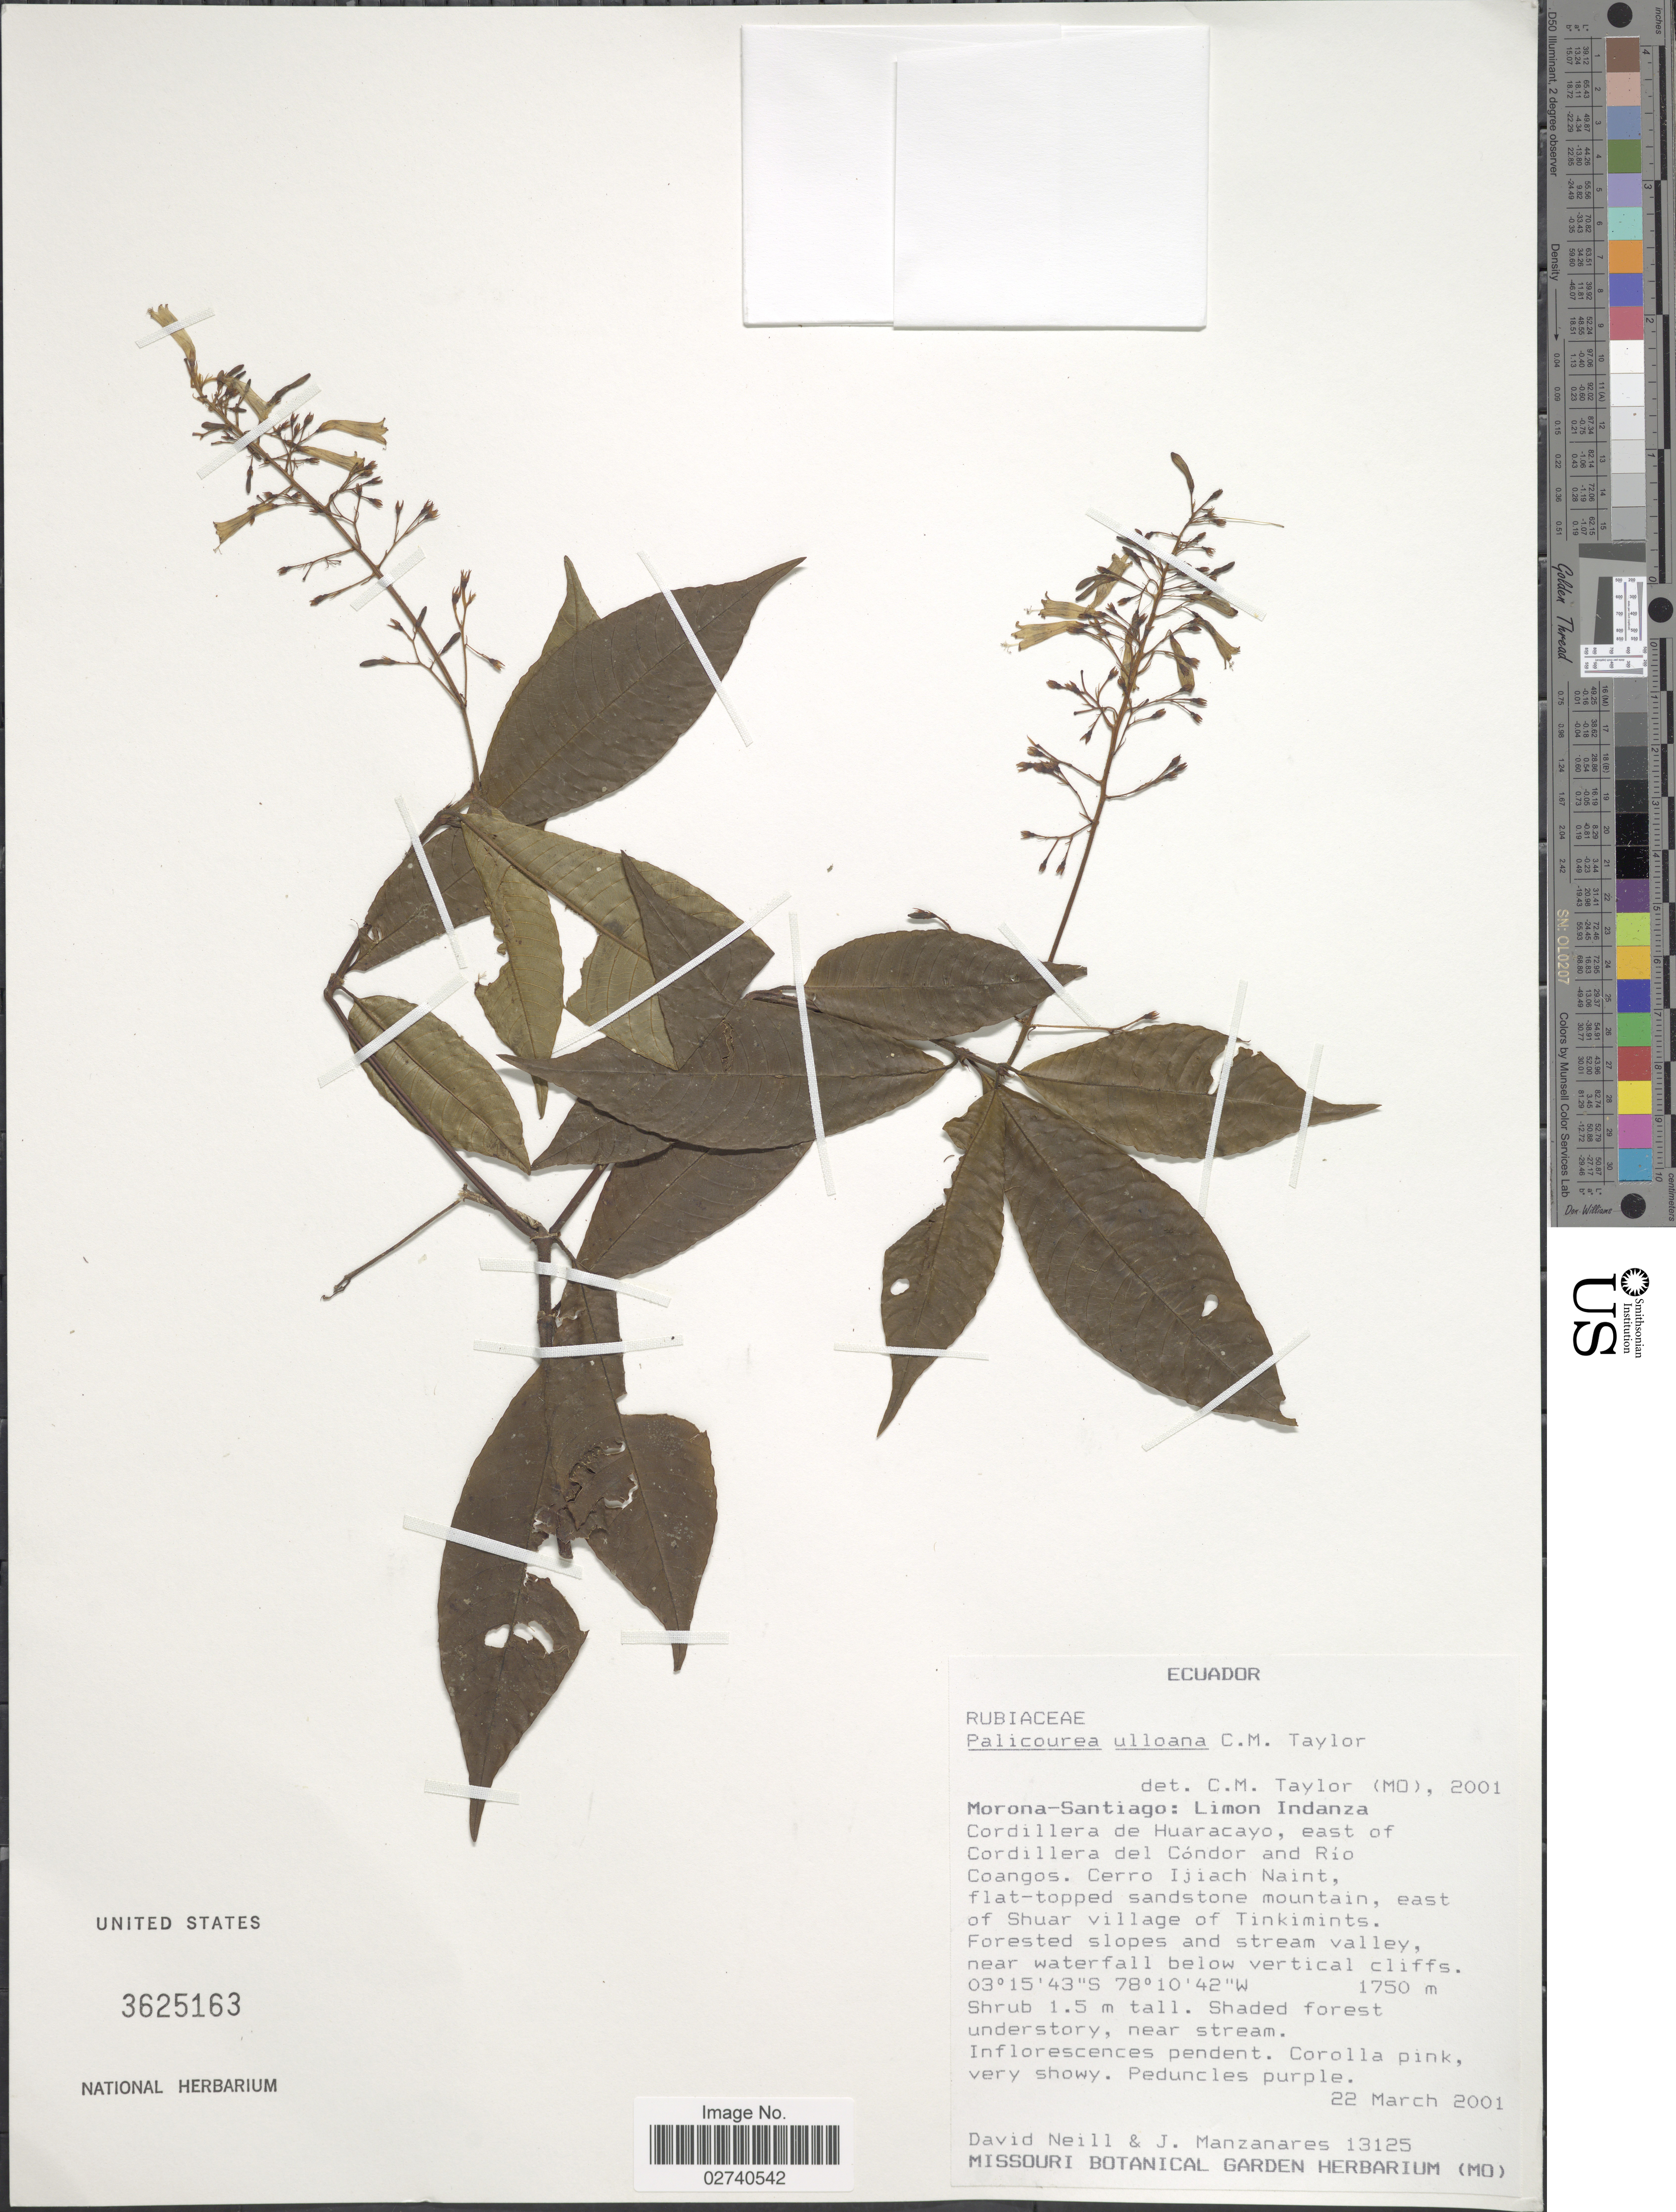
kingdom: Plantae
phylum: Tracheophyta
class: Magnoliopsida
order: Gentianales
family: Rubiaceae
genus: Palicourea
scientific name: Palicourea ulloana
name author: C.M. Taylor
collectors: D. Neill & J. Manzanares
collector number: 13125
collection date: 2001-03-22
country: Ecuador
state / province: Morona-Santiago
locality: Limon Indanza. Cordillera de Huaracayo, east of Cordillera del Condor and Rio Coangos. Cerro Ijiach Naint, flat-topped sandstone mountain, east of Shuar vilage of Tinkimints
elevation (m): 1750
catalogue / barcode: US 3625163